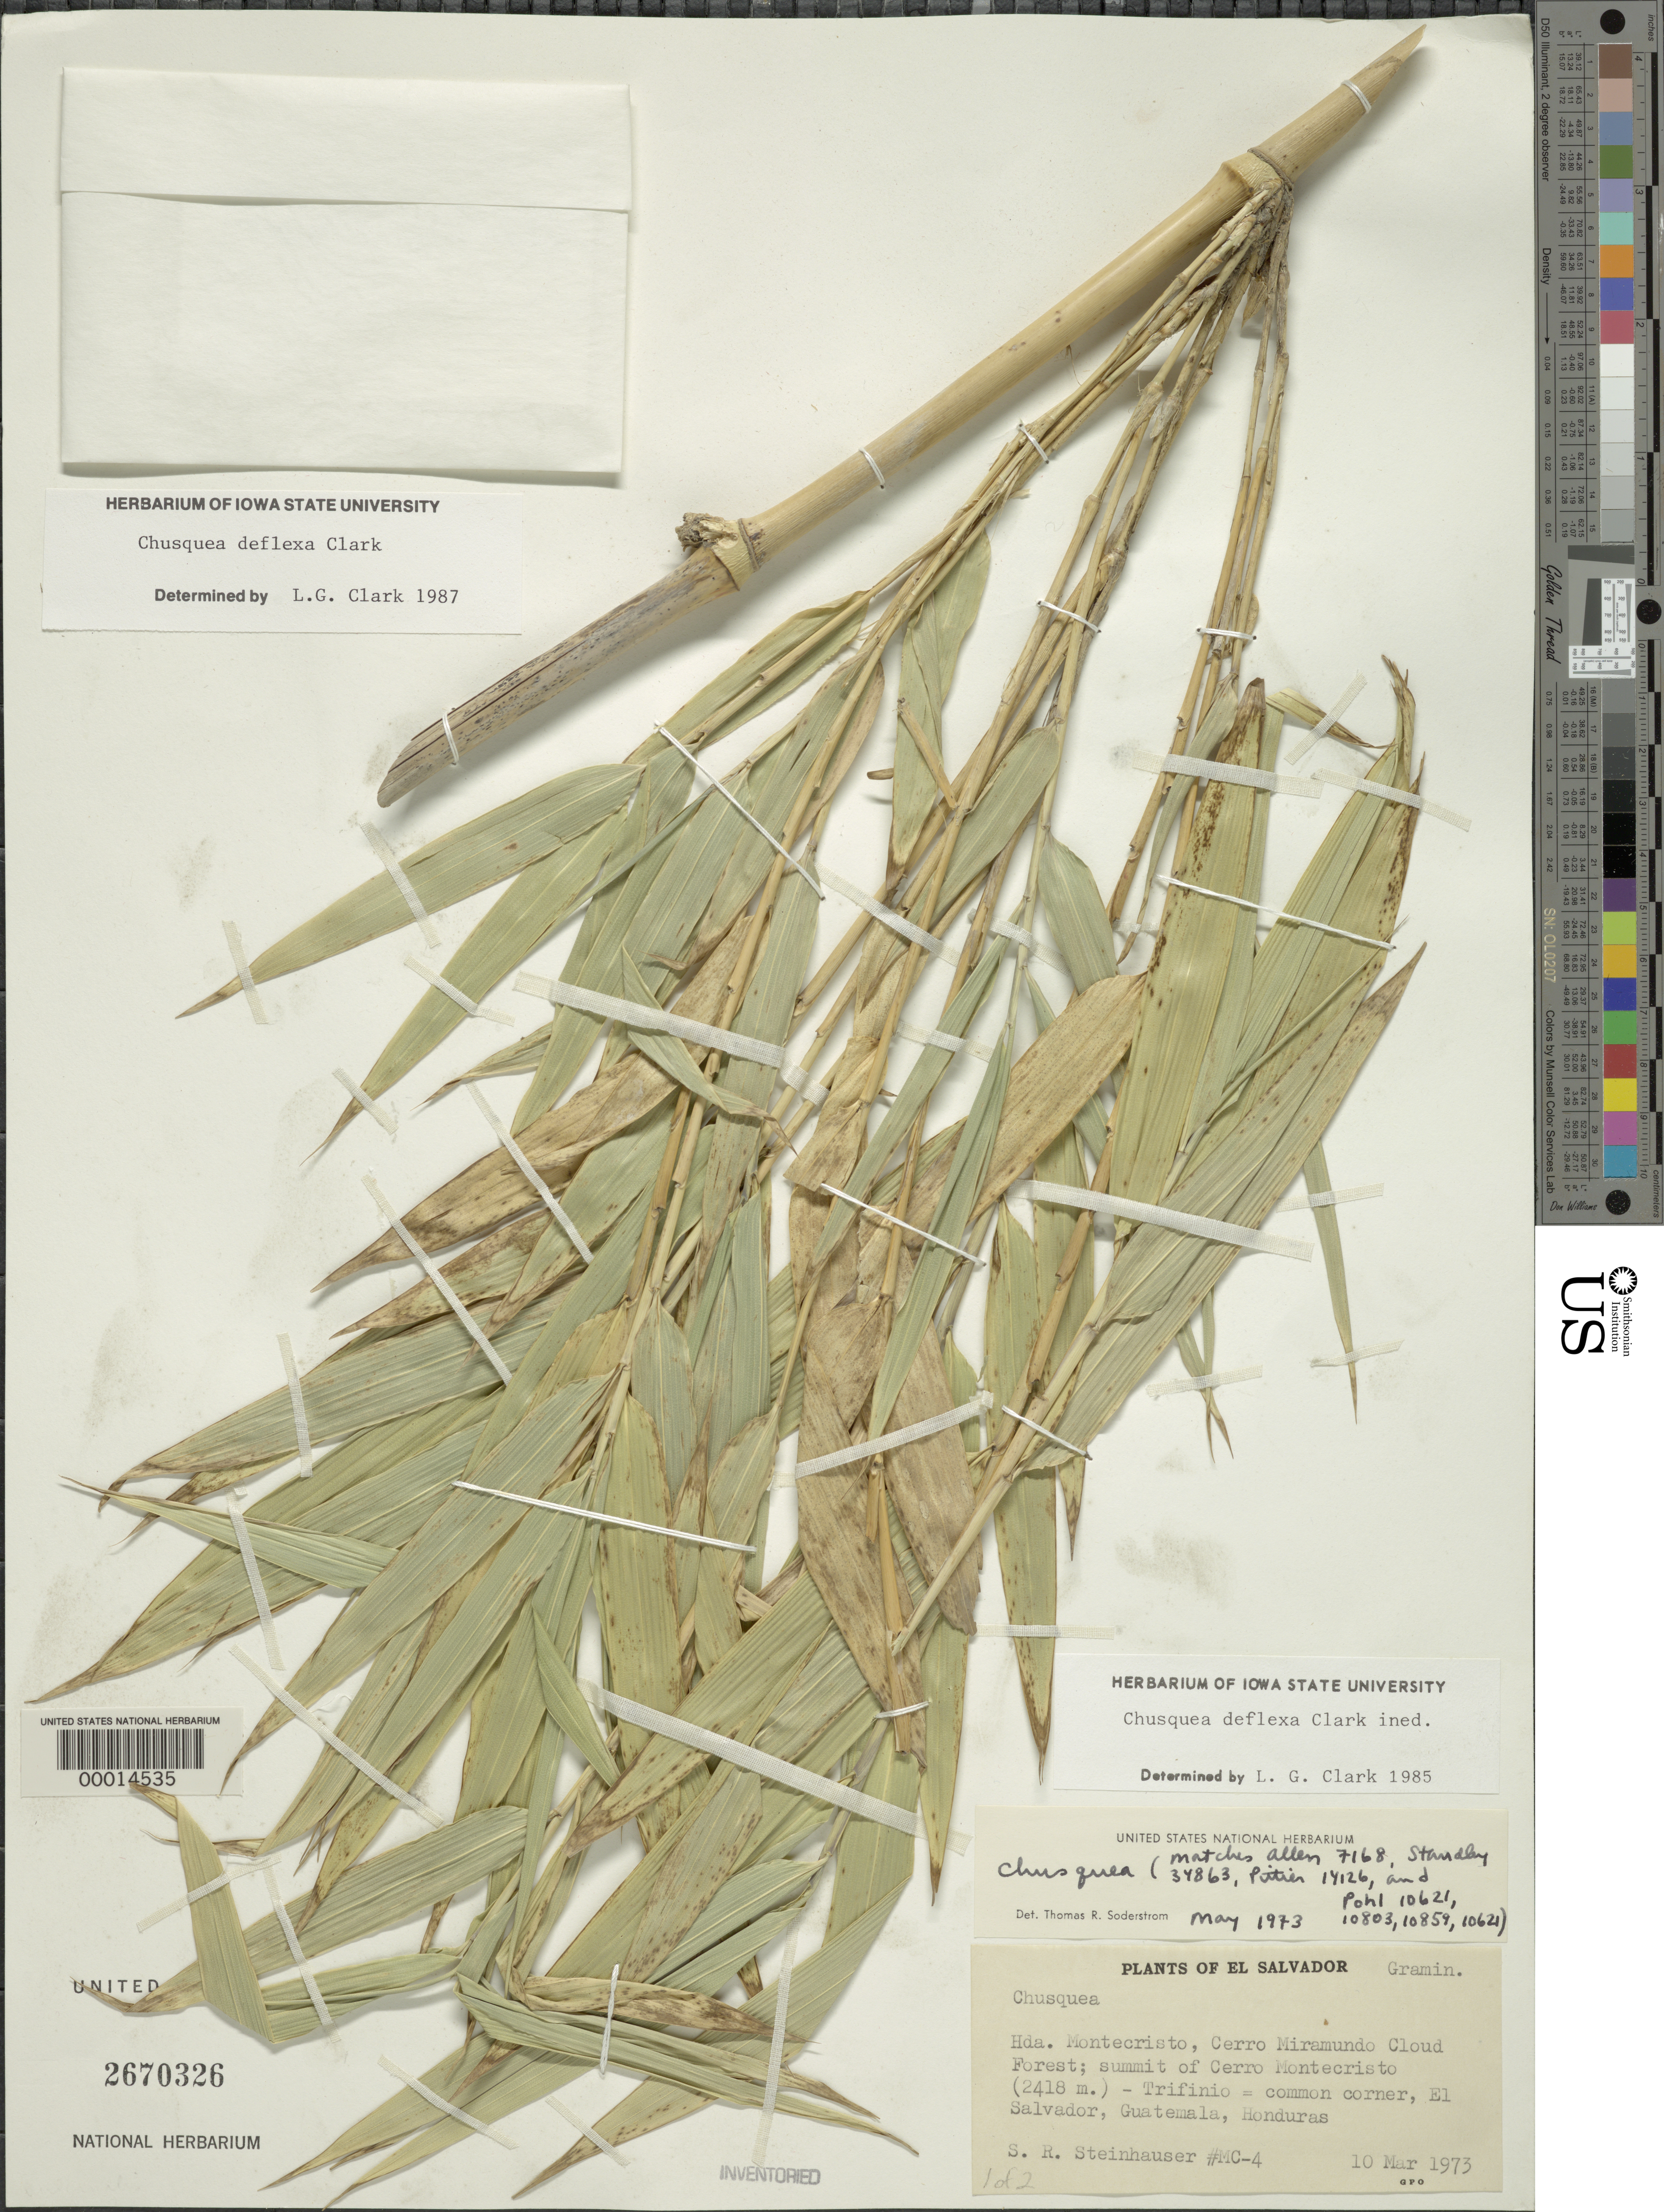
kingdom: Plantae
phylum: Tracheophyta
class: Liliopsida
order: Poales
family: Poaceae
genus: Chusquea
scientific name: Chusquea deflexa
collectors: S. Steinhauser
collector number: Mc-4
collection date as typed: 10 Mar 1973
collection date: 1973-03-10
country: El Salvador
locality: Cerro miramundo cloud forest, hda montecristo, common corner, el salvador, guatemala, honduras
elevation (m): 2418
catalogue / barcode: US 2670326